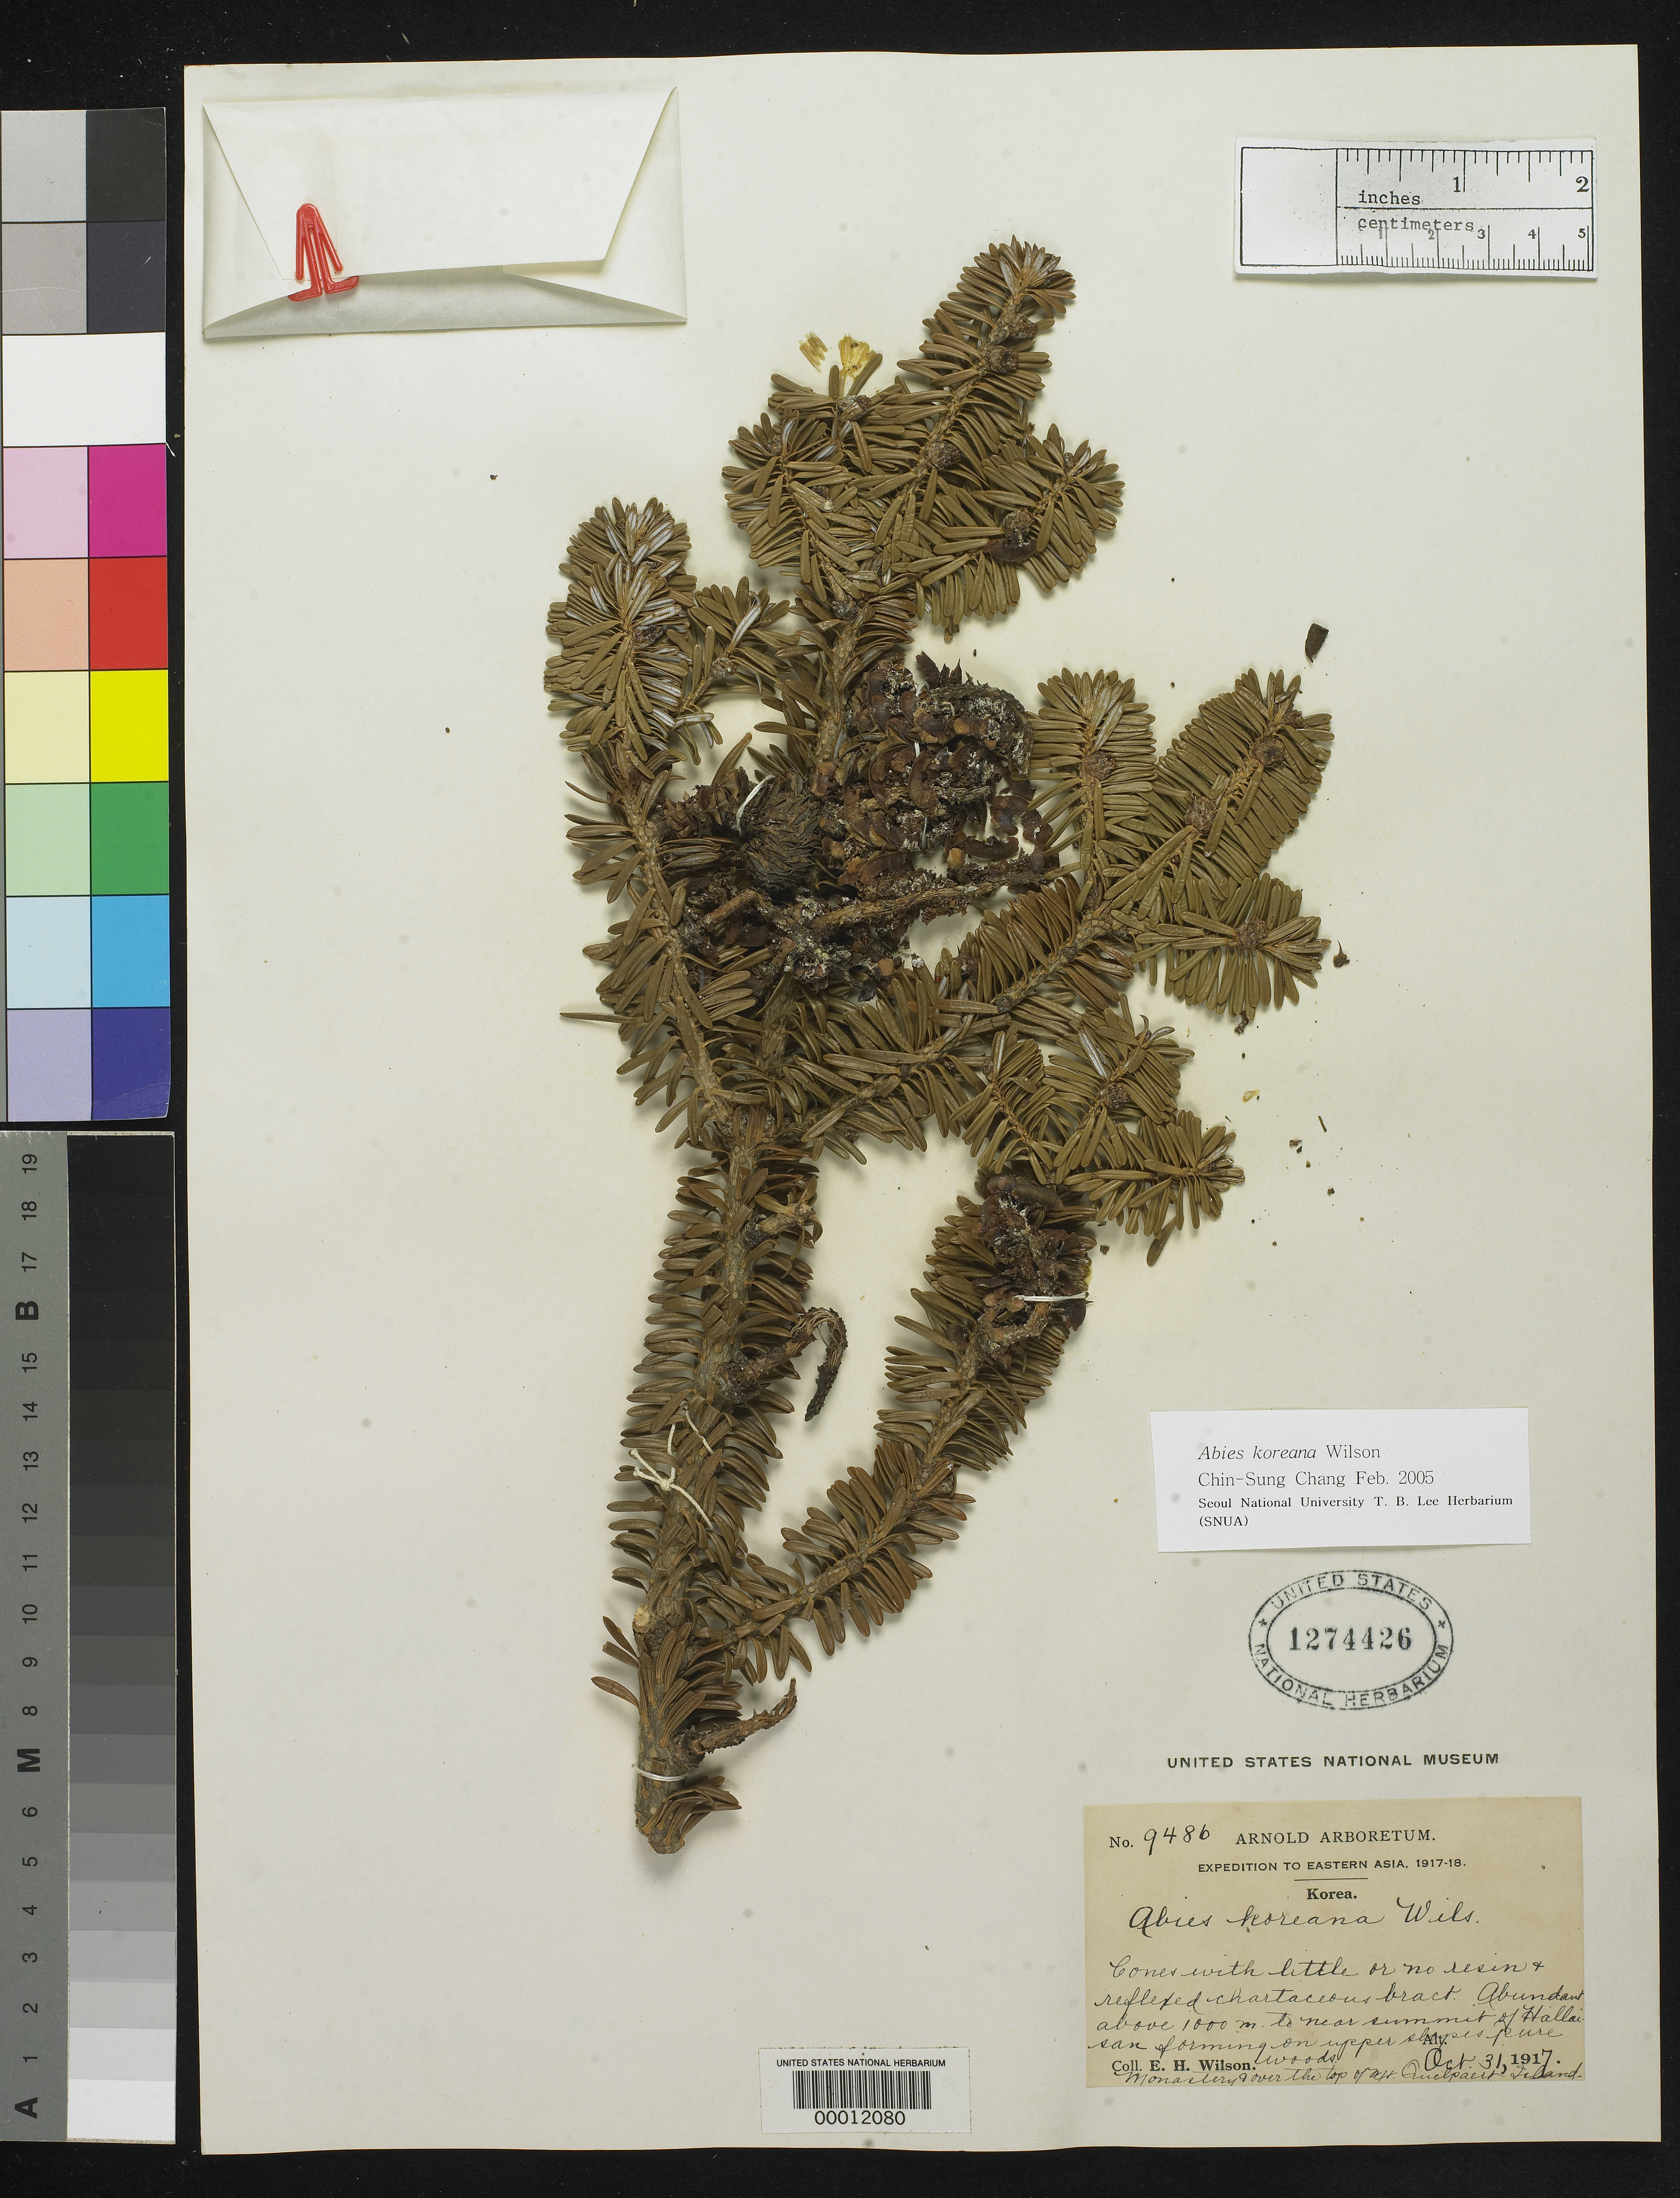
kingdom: Plantae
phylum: Tracheophyta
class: Pinopsida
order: Pinales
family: Pinaceae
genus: Abies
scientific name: Abies koreana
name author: E.H. Wilson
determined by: Chang, C. S., (SNUA)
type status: Isotype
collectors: E. H. Wilson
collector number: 9486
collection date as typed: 31 Oct 1917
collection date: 1917-10-31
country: South Korea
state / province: Jeju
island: Jeju Island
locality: Hallai-San.Quelpaert Island.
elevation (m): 1000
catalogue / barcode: US 1274426